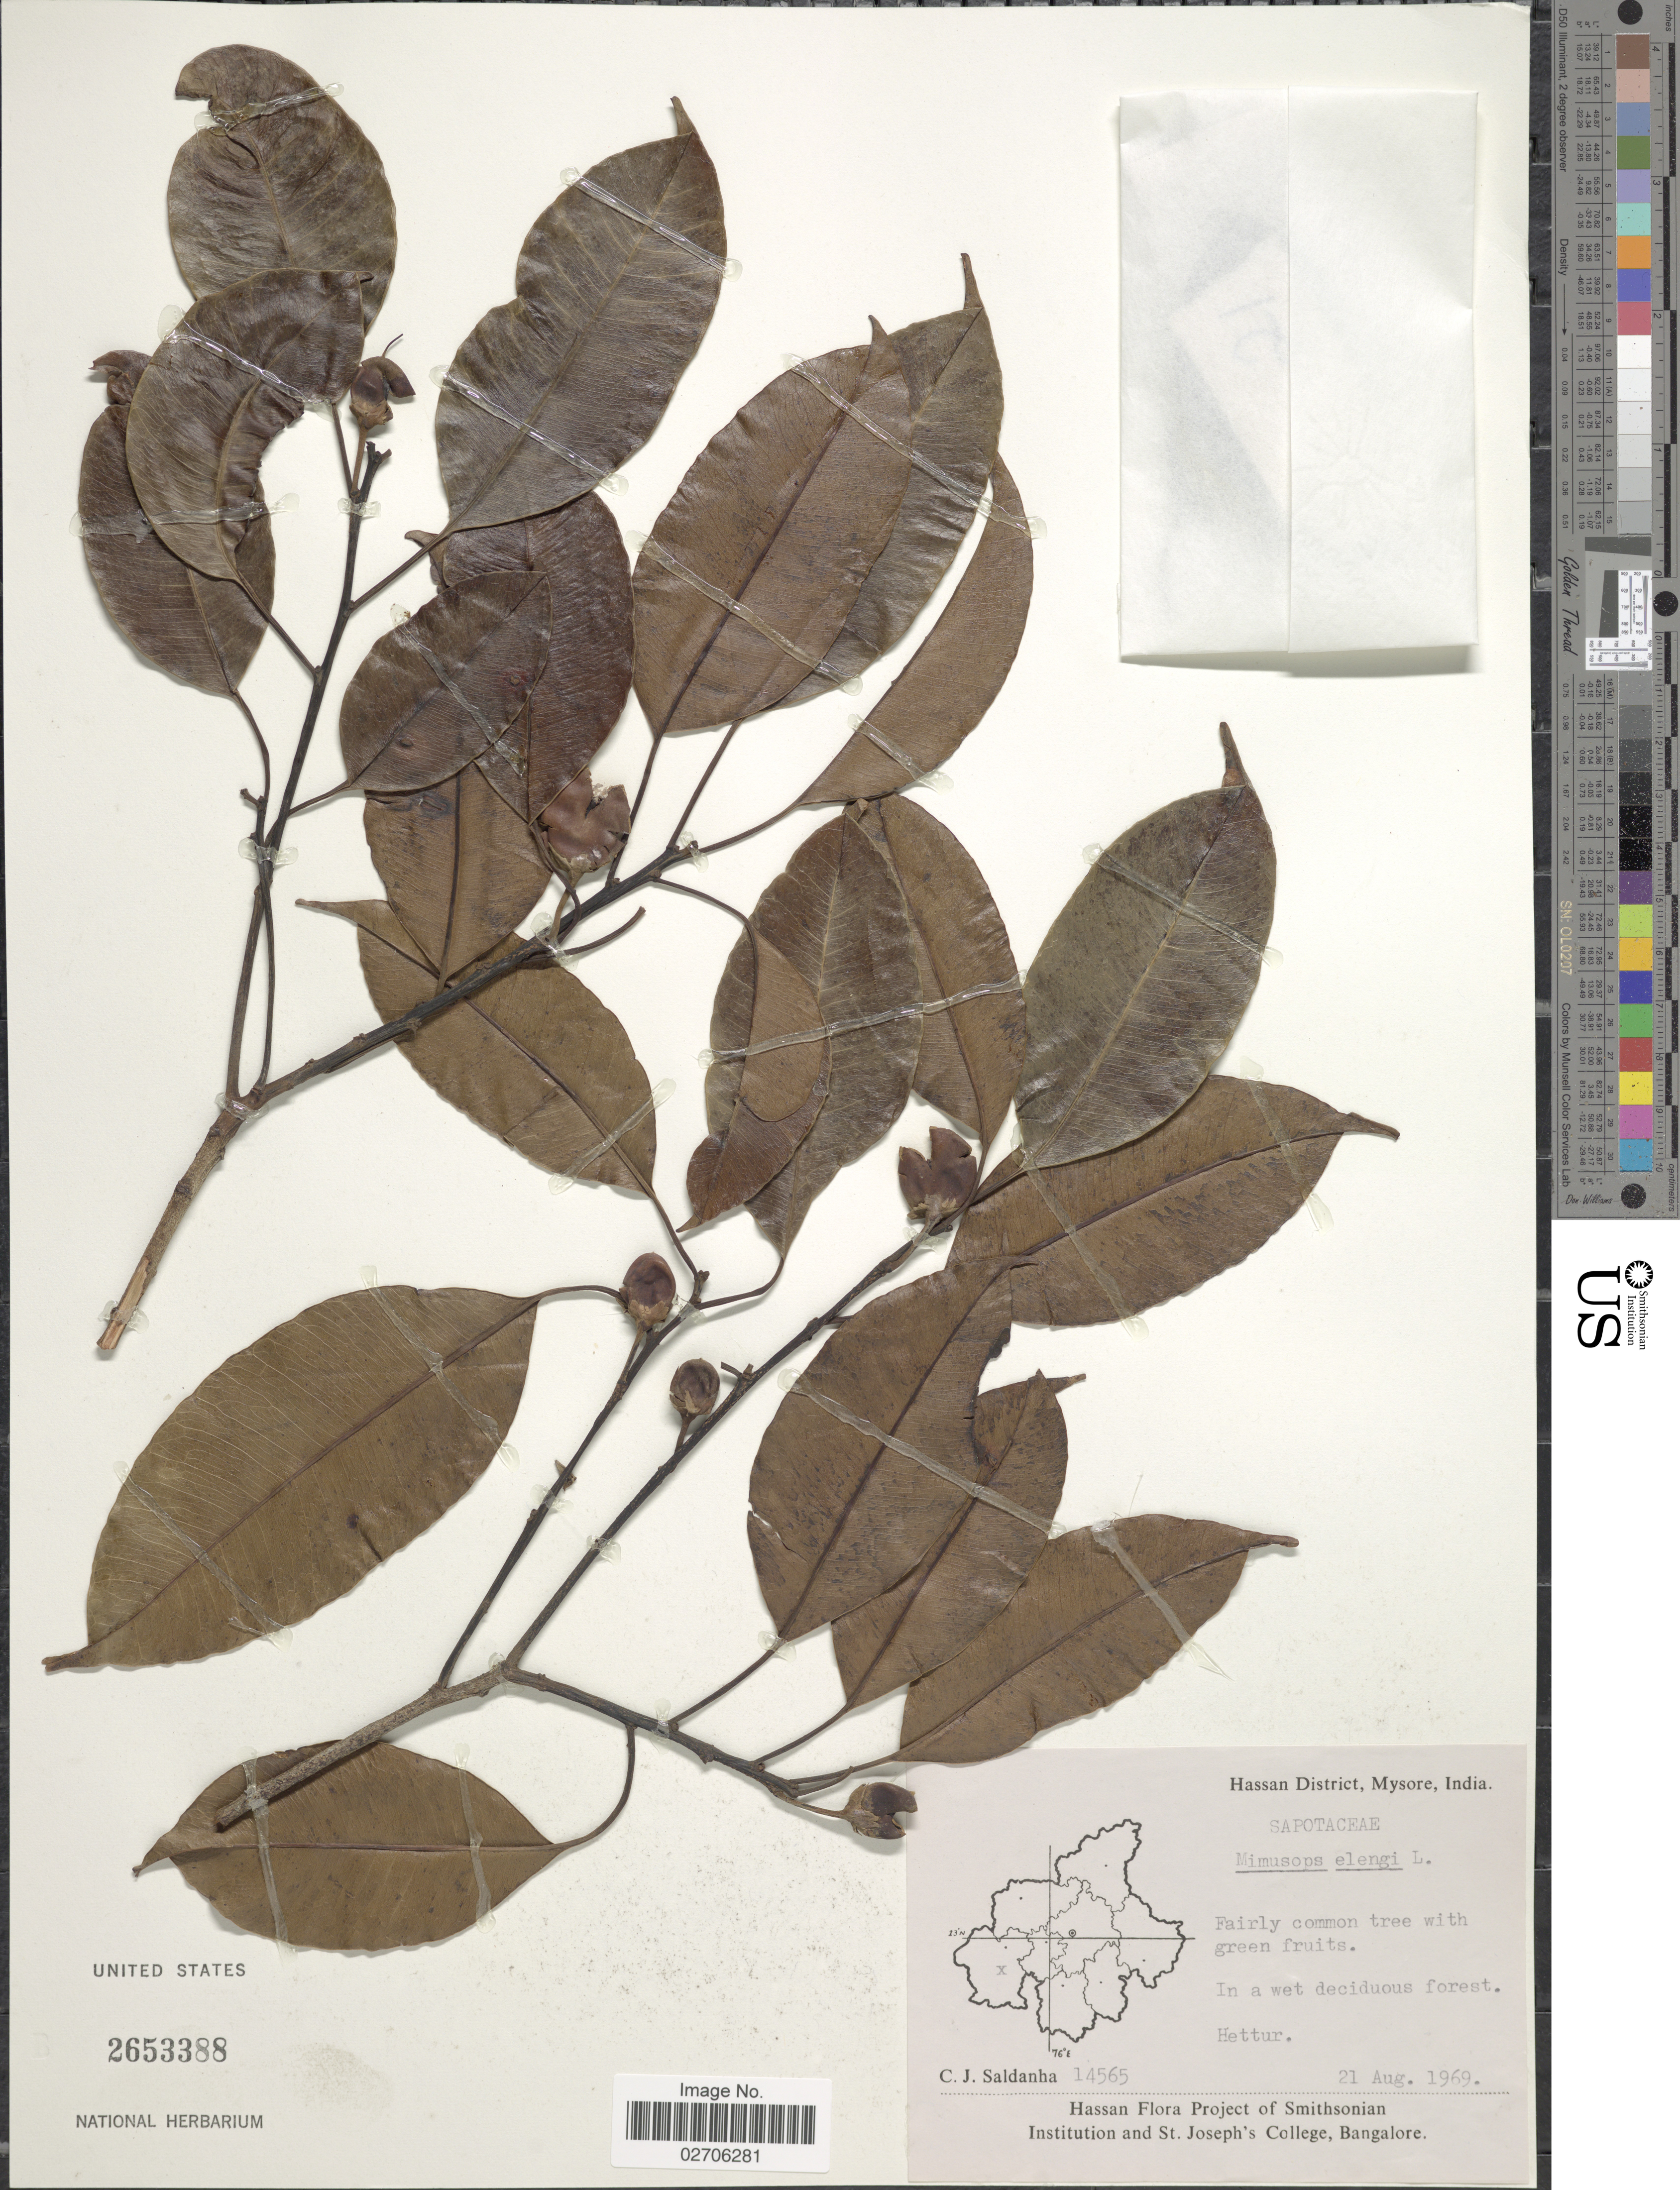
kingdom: Plantae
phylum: Tracheophyta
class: Magnoliopsida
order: Ericales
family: Sapotaceae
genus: Mimusops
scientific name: Mimusops djave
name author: Engl.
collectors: C. J. Saldanha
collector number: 14565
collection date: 1969-08-21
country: India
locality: Hassan District, Mysore. In a wet deciduous forest. Hettur.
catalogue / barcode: US 2653388